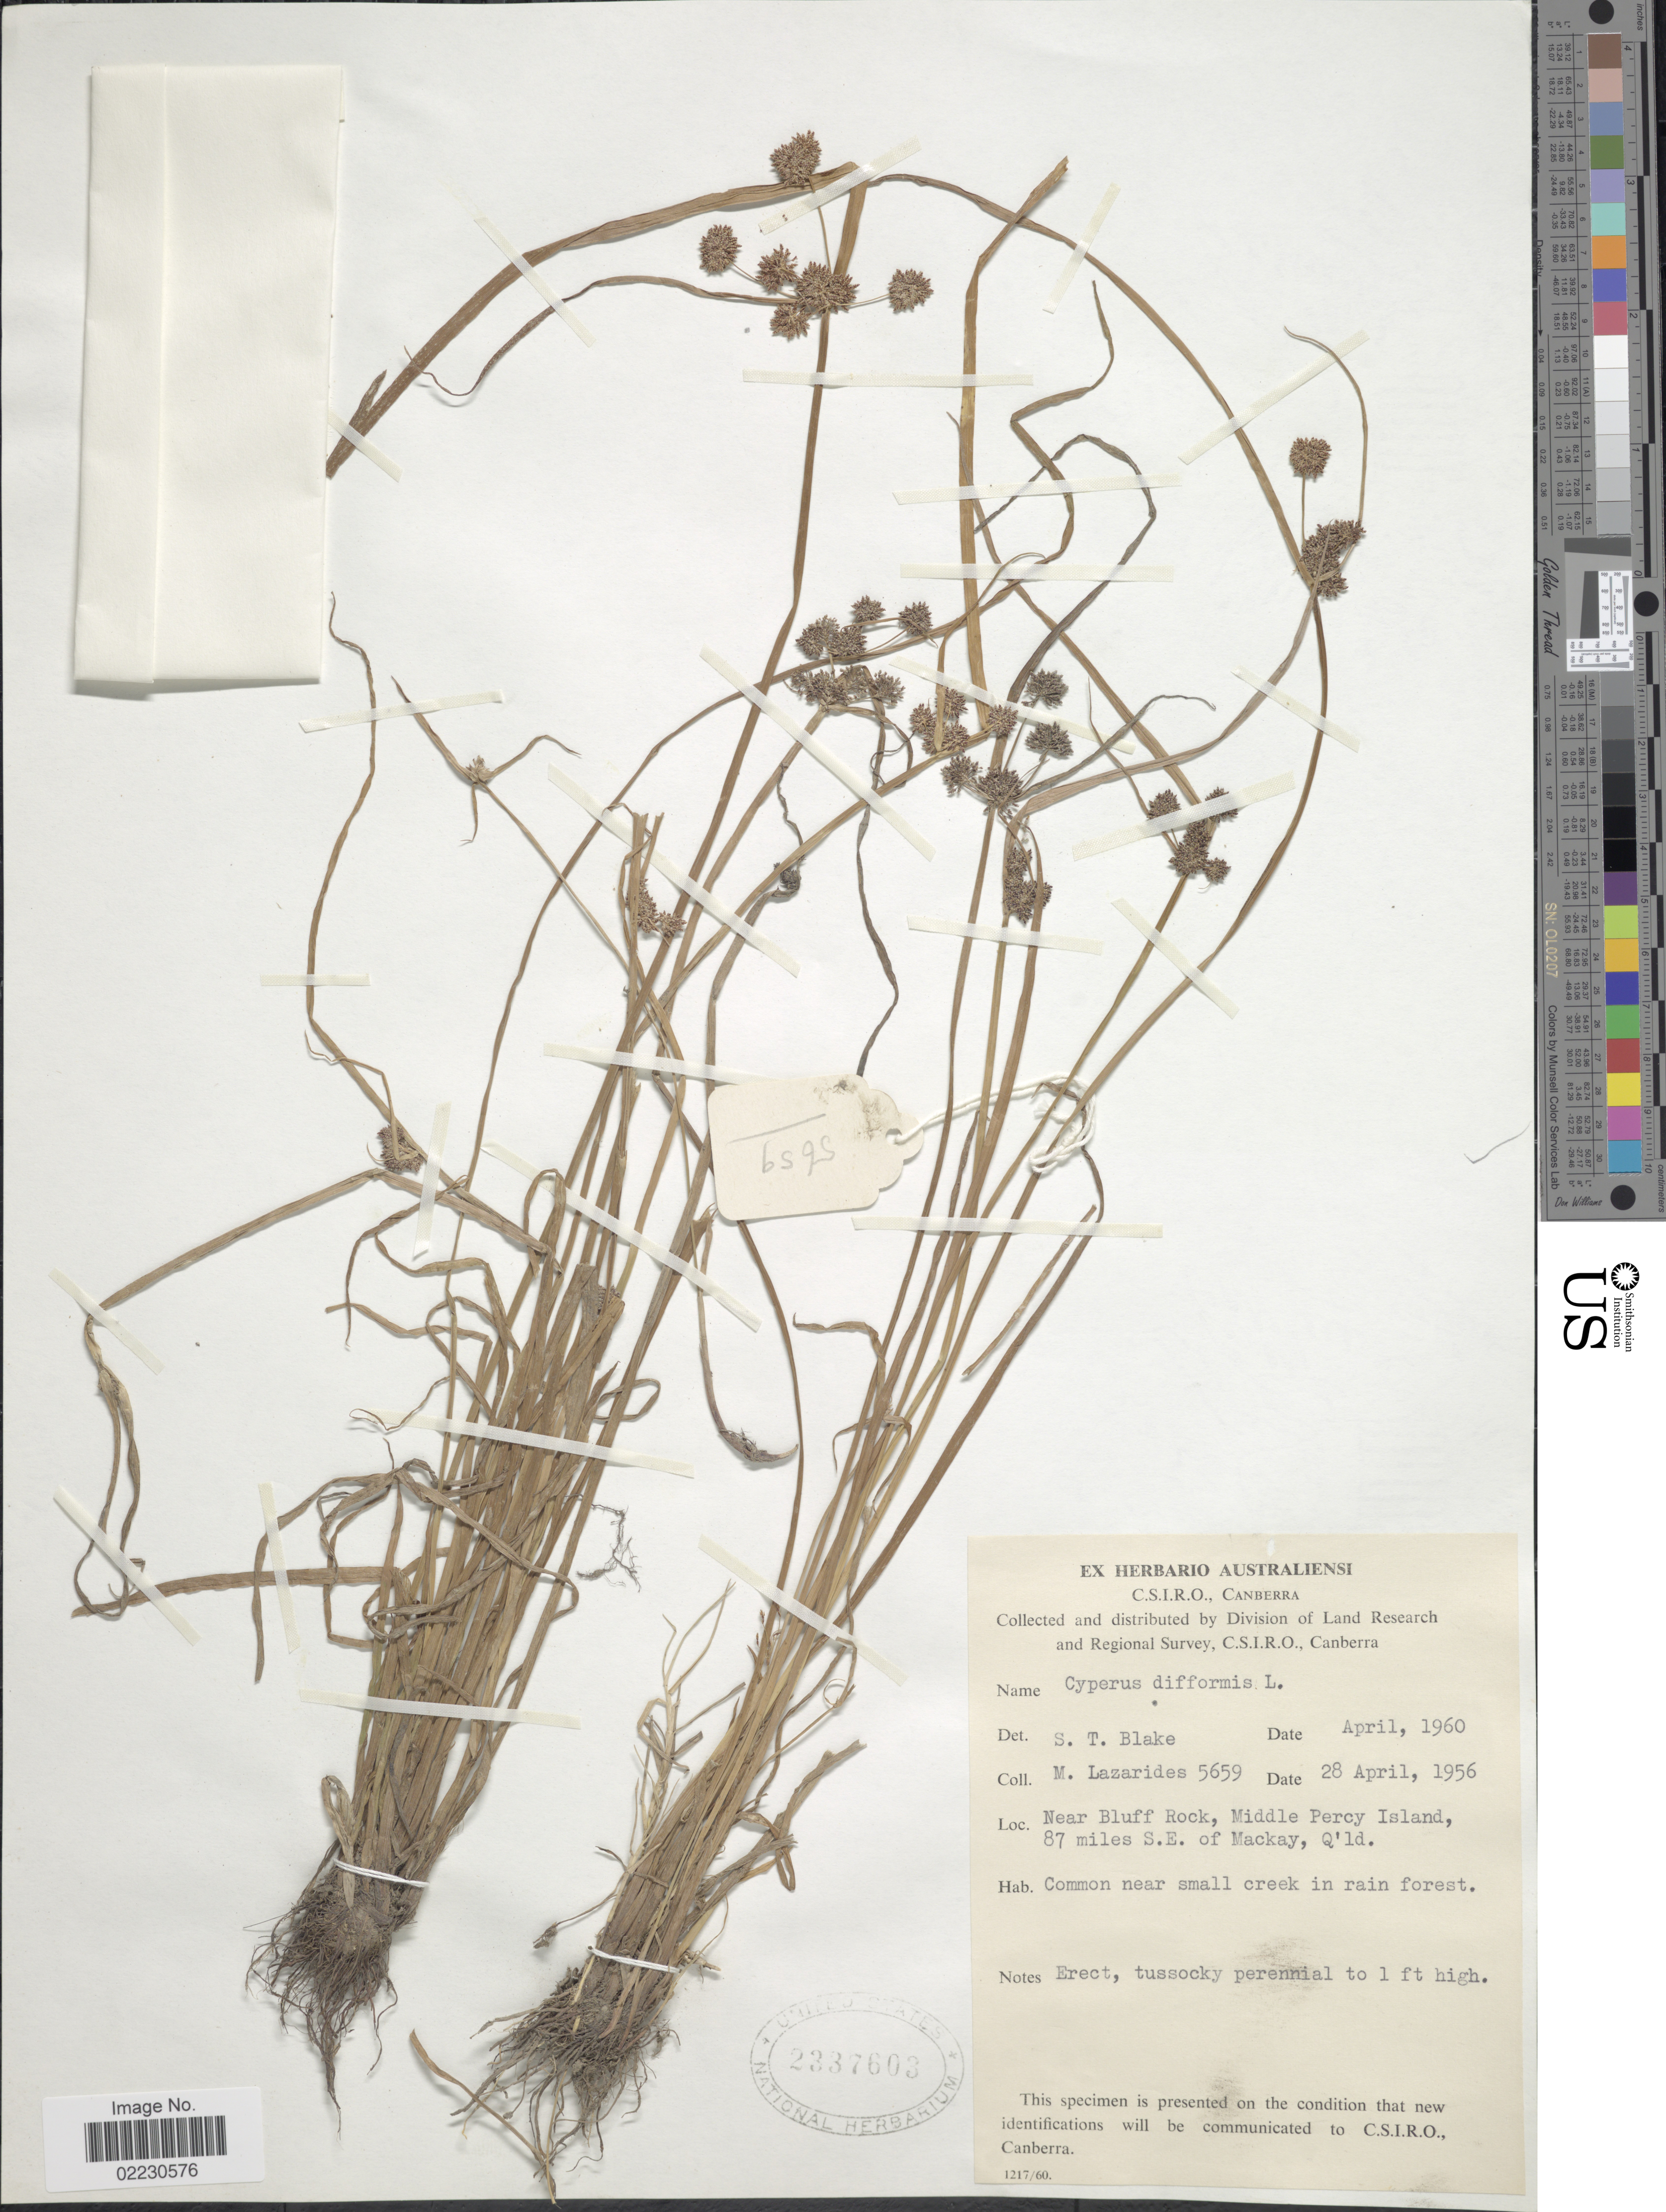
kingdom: Plantae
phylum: Tracheophyta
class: Liliopsida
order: Poales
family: Cyperaceae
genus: Cyperus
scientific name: Cyperus difformis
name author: L.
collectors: M. Lazarides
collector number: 5659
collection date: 1956-04-28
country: Australia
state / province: Queensland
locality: Near Bluff Rock, Middle Percy Island, 87 miles S.E. of Mackay, Q'ld.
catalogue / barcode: US 2337603